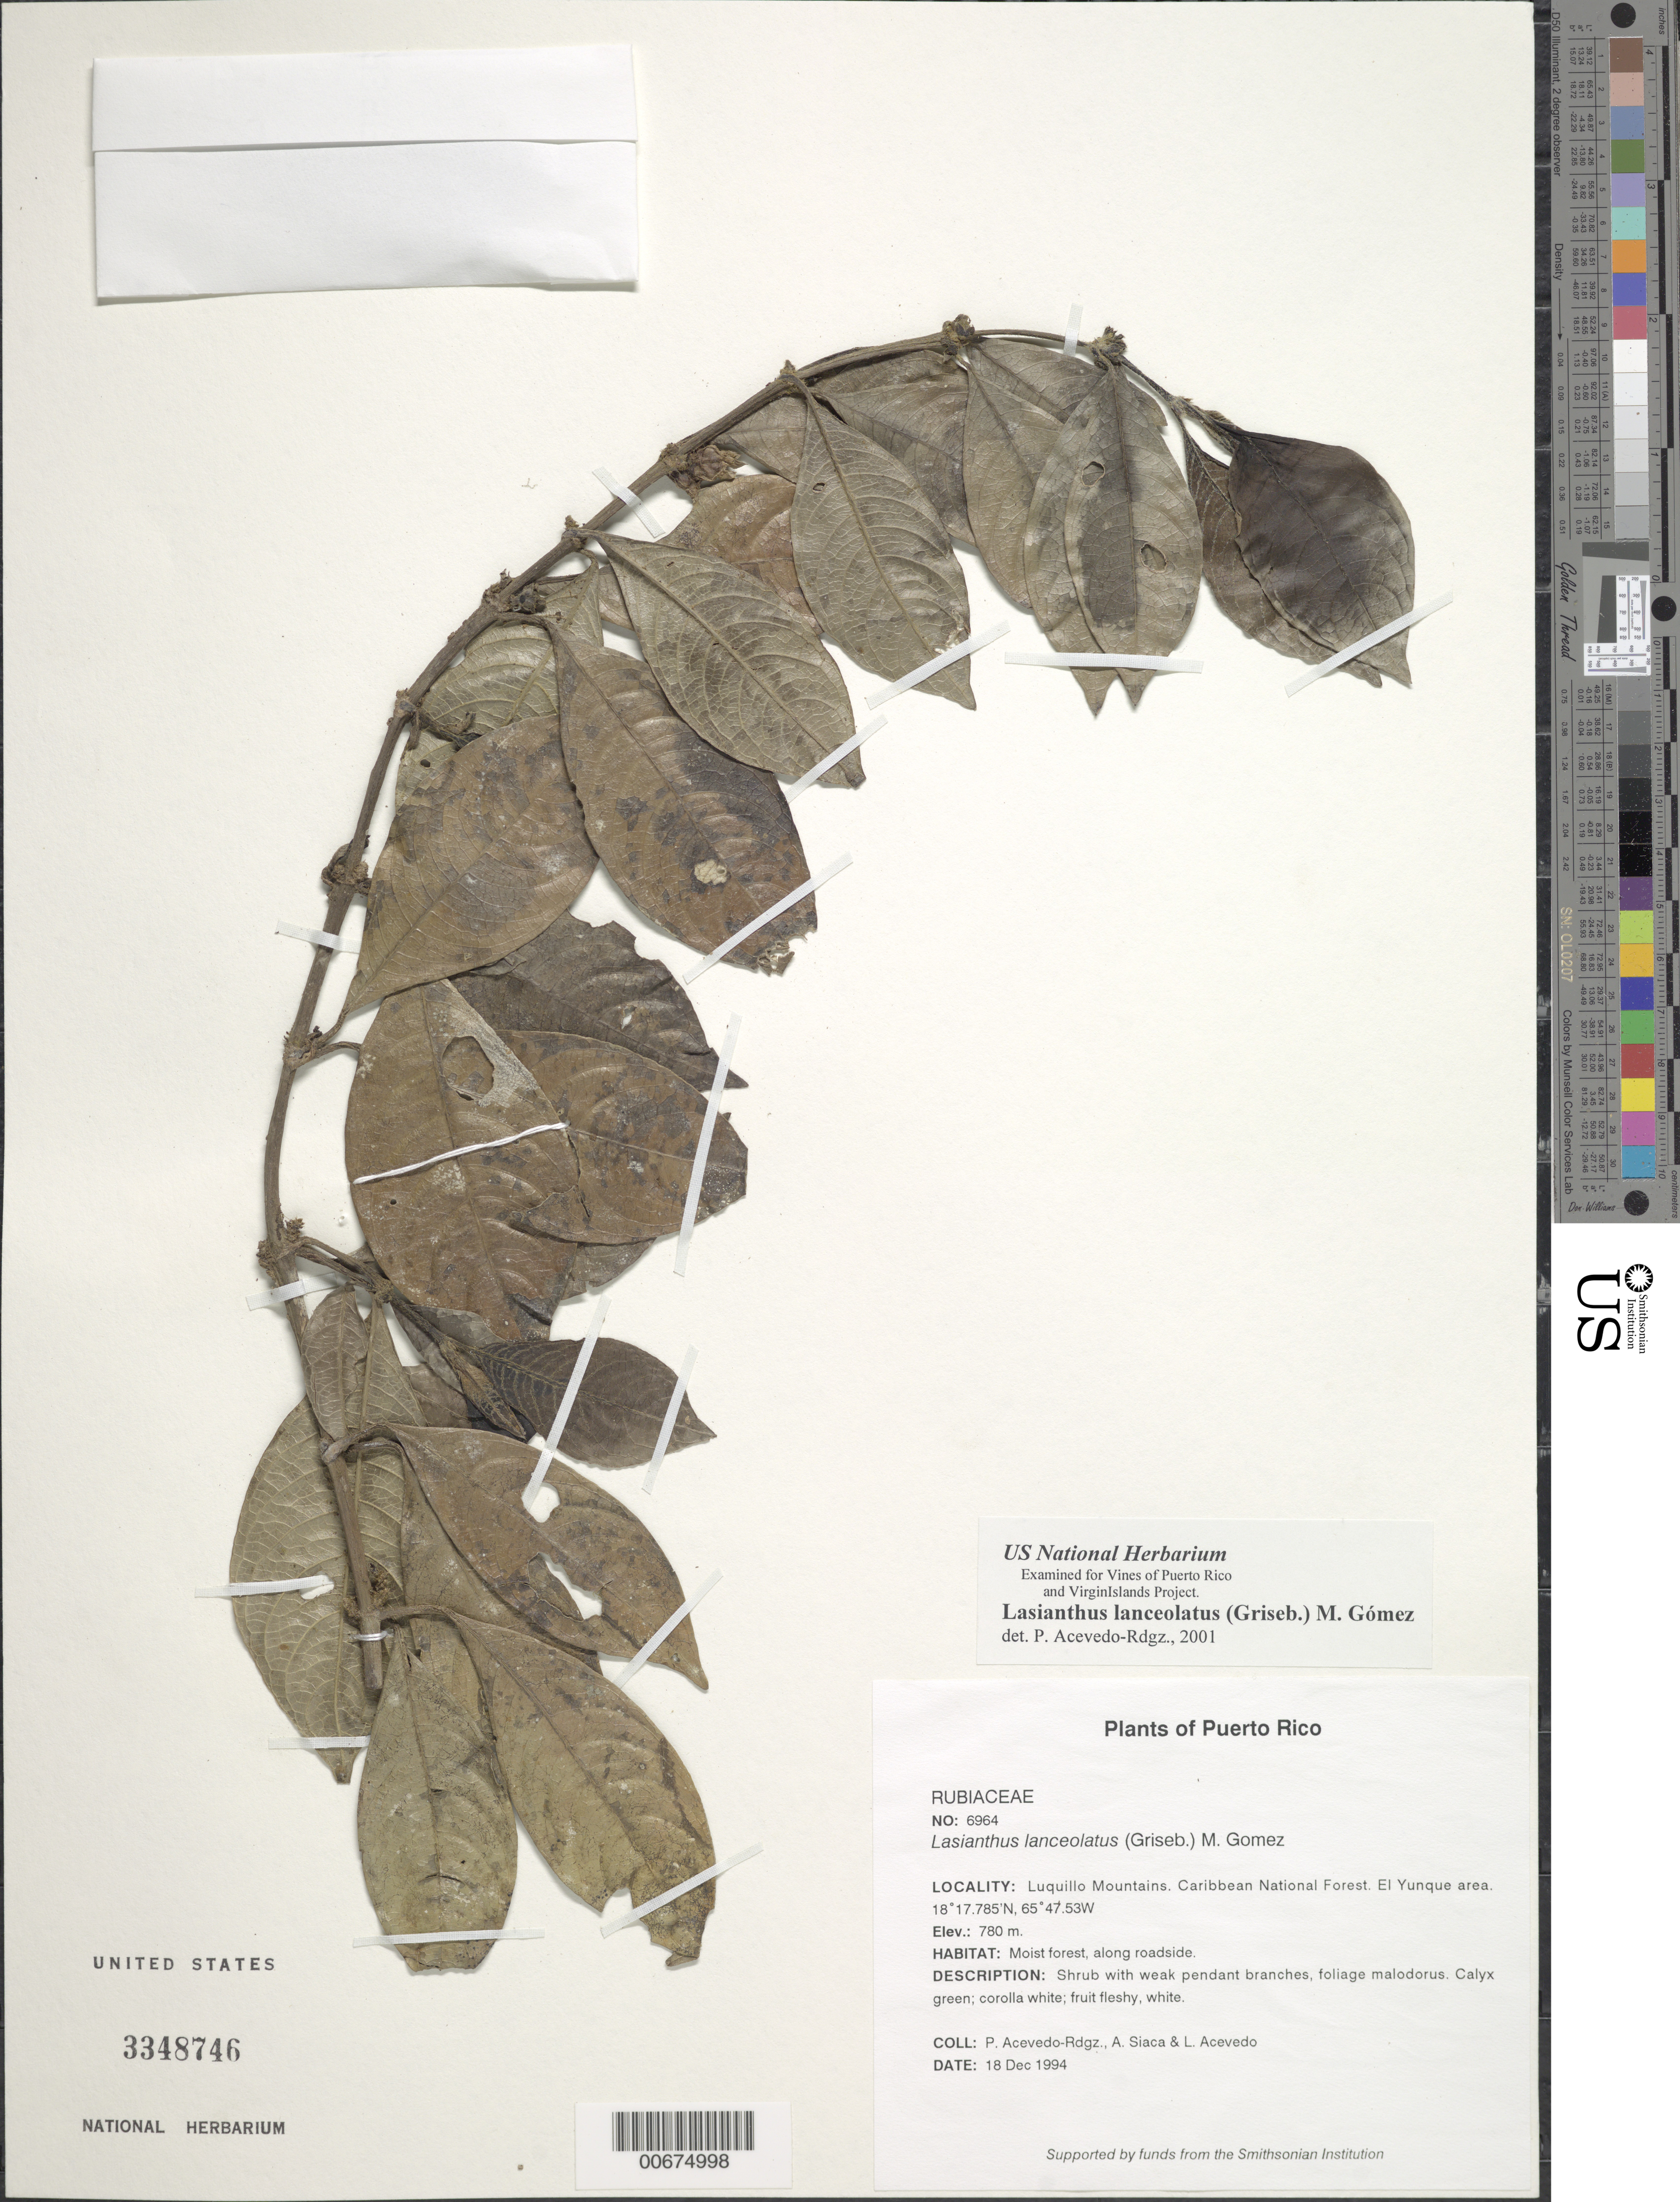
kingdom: Plantae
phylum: Tracheophyta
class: Magnoliopsida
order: Gentianales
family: Rubiaceae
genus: Lasianthus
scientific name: Lasianthus lanceolatus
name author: (Griseb.) Urb.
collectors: P. Acevedo-Rodr., A. Siaca & L. Acevedo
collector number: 6964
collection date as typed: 18 Dec 1994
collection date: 1994-12-18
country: Puerto Rico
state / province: Río Grande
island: Puerto Rico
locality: Río Grande; Luquillo Mountains. Caribbean National Forest. El Yunque area.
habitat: Moist forest, along roadside.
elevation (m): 780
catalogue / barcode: US 3348746